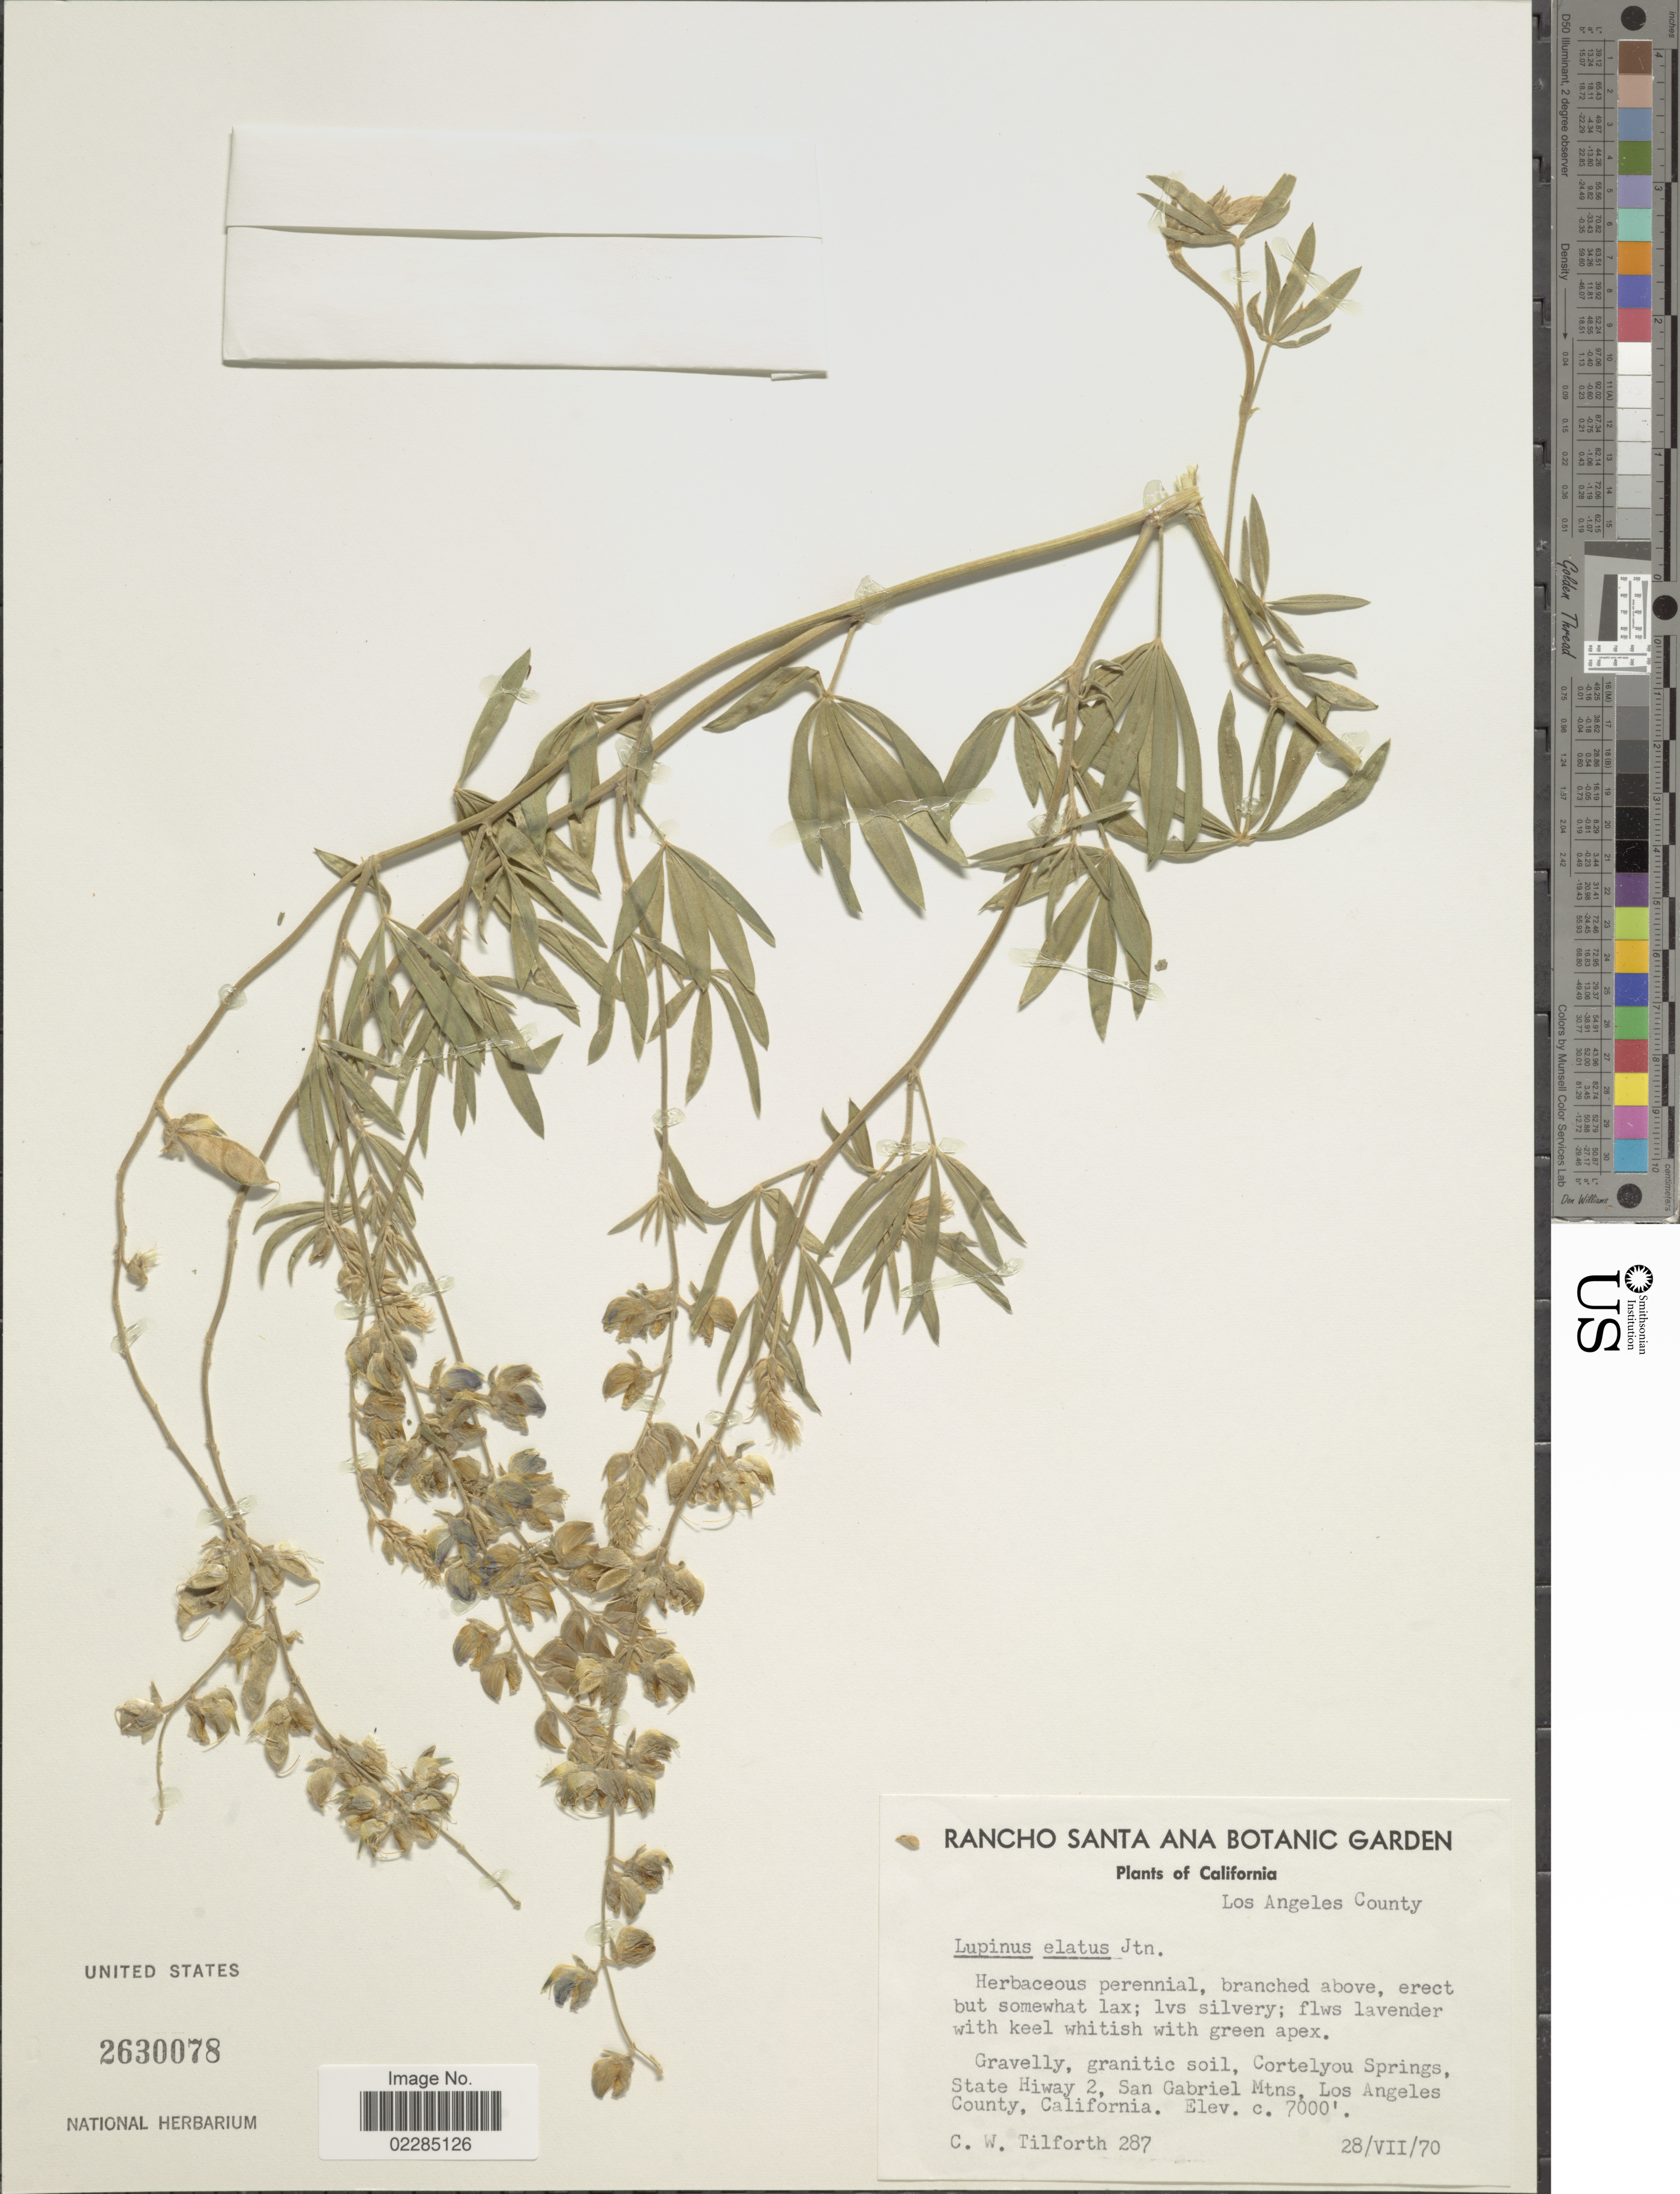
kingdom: Plantae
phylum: Tracheophyta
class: Magnoliopsida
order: Fabales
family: Fabaceae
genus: Lupinus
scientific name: Lupinus elatus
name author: I.M. Johnst.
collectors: C. Tilforth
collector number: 287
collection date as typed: Transcribed d/m/y: 28/7/70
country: United States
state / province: California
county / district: Los Angeles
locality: Cortelyou Springs, State Hiway 1, San Gabriel Mtns, Los Angeles County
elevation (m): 2134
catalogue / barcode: US 2630078